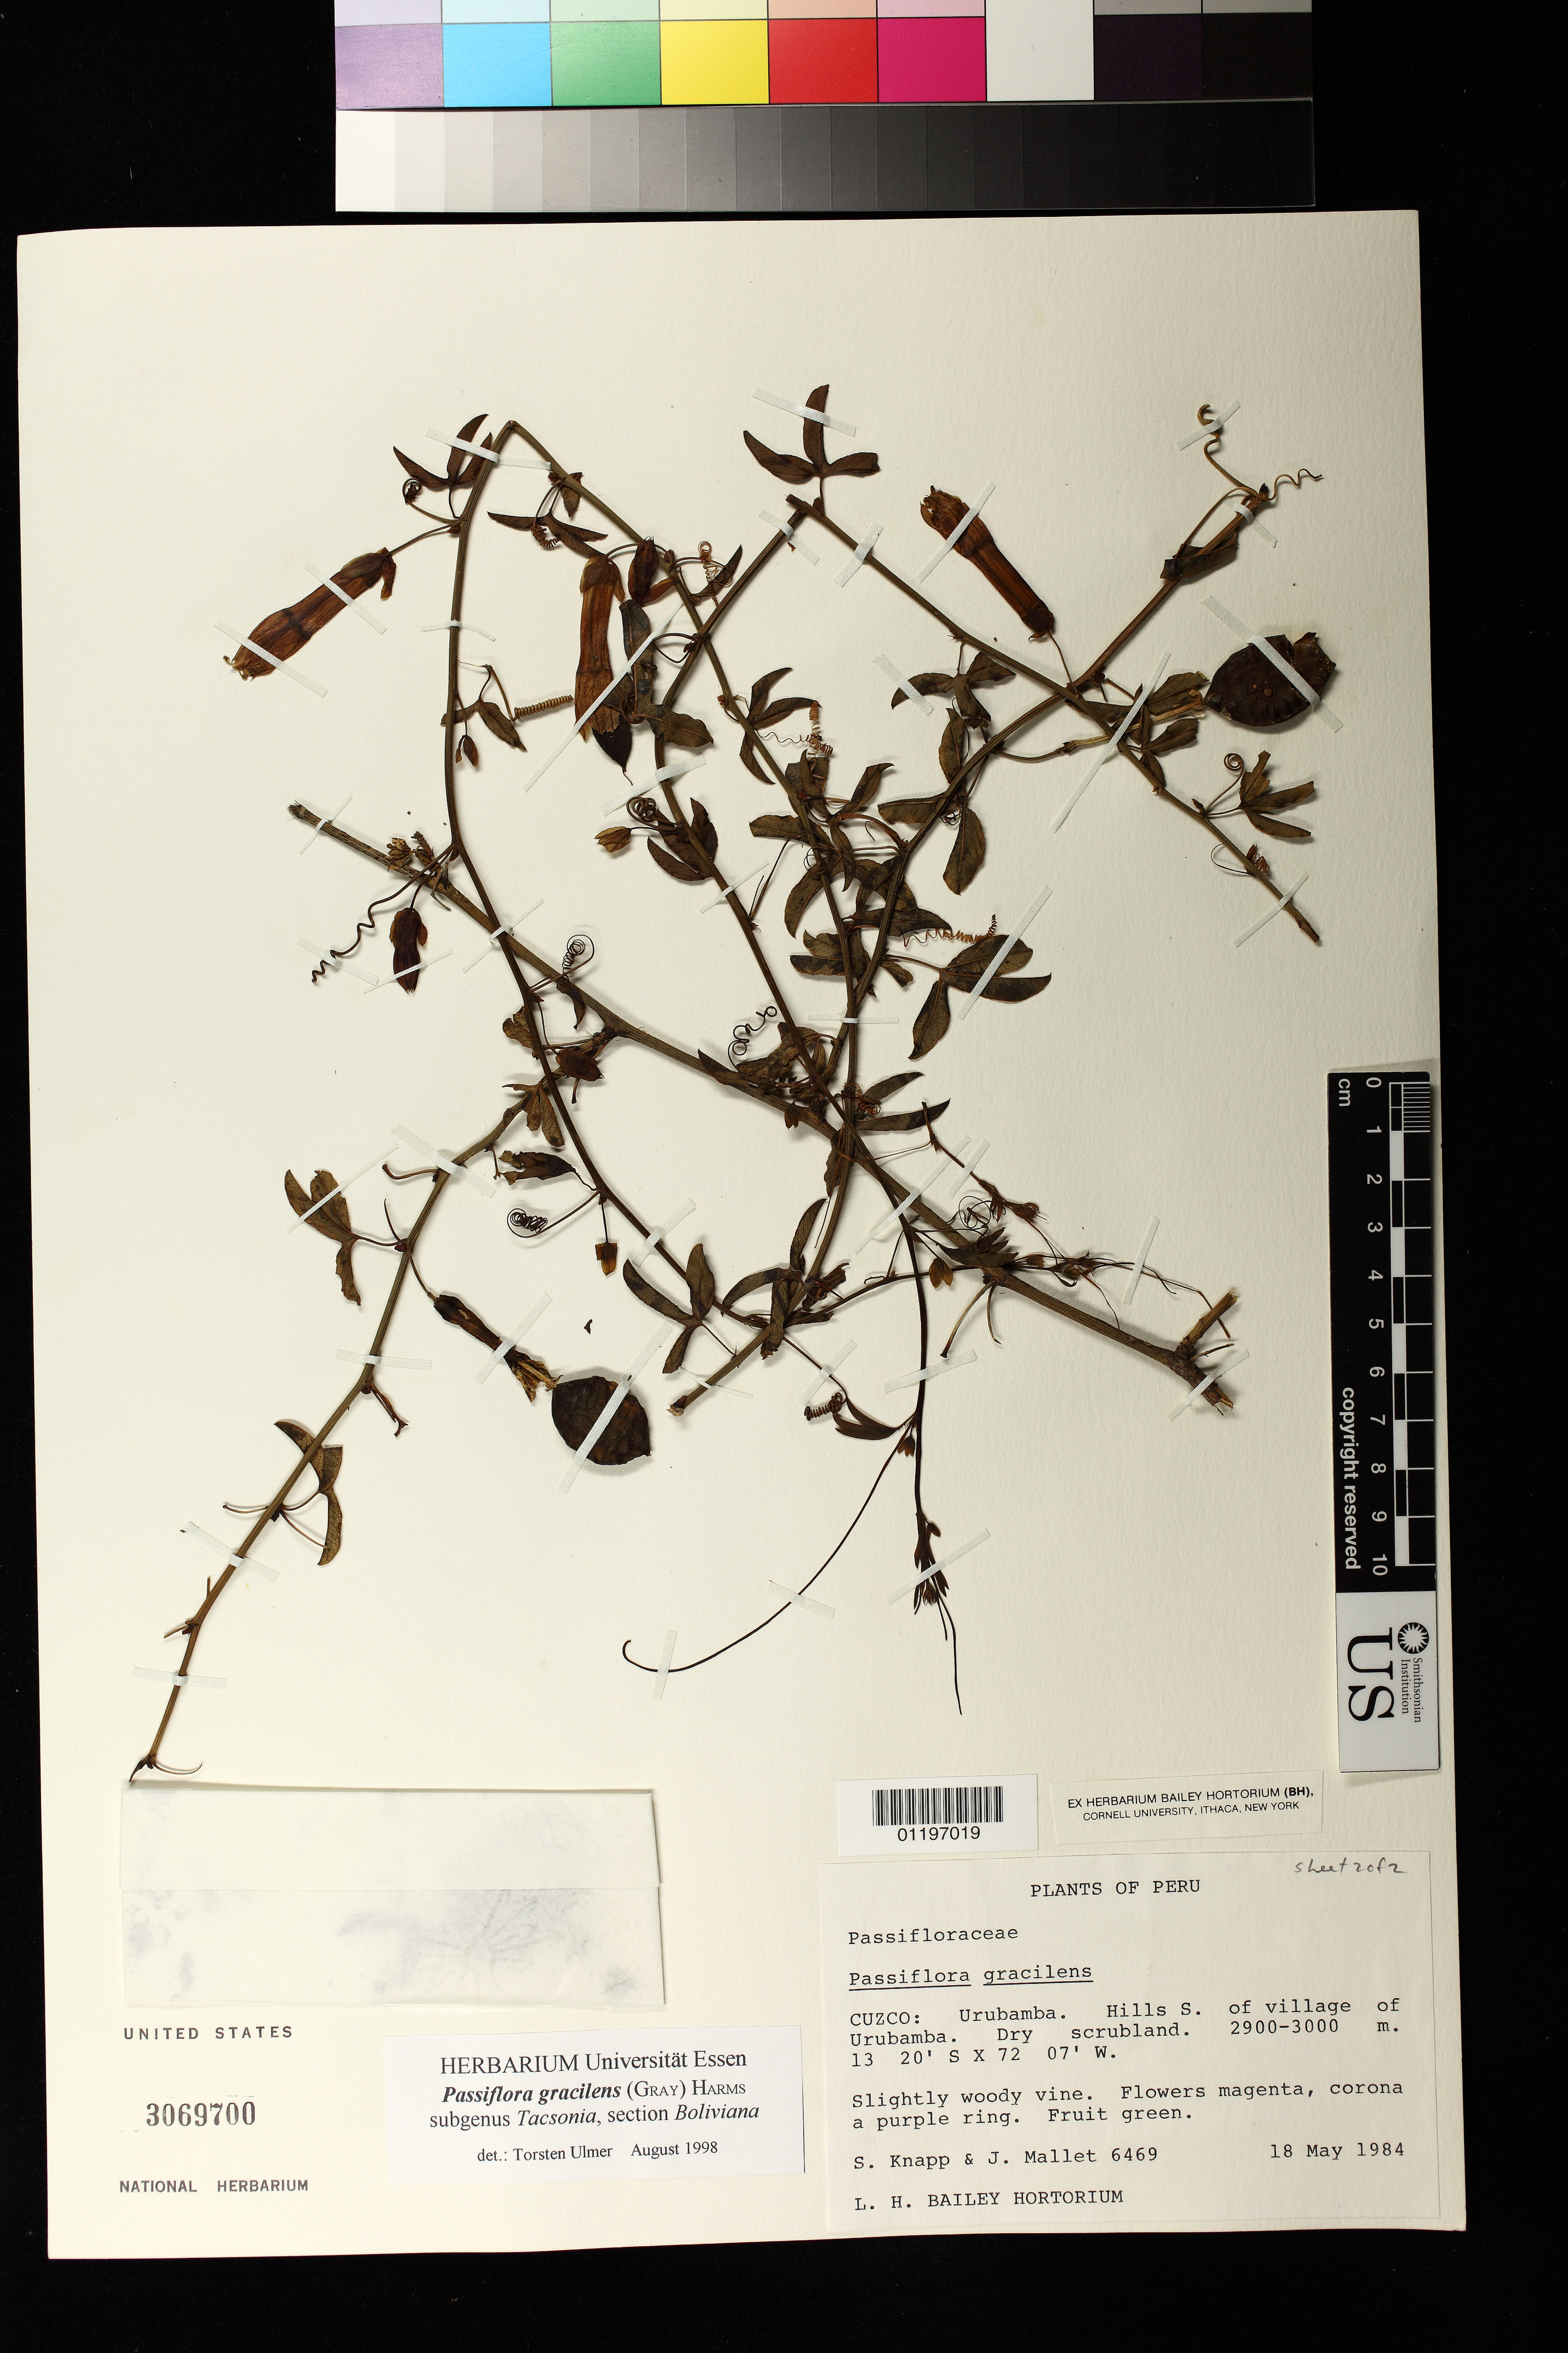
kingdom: Plantae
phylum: Tracheophyta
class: Magnoliopsida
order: Malpighiales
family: Passifloraceae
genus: Passiflora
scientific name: Passiflora gracilens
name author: (A. Gray) Harms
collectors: S. Knapp & J. Mallett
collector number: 6469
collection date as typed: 18 May 1984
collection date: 1984-05-18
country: Peru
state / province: Cusco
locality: Cuzco [Cusco]: Urubamba. Hills S. of village of Urubamba. Dry Scrubland.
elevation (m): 2900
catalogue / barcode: US 3069700